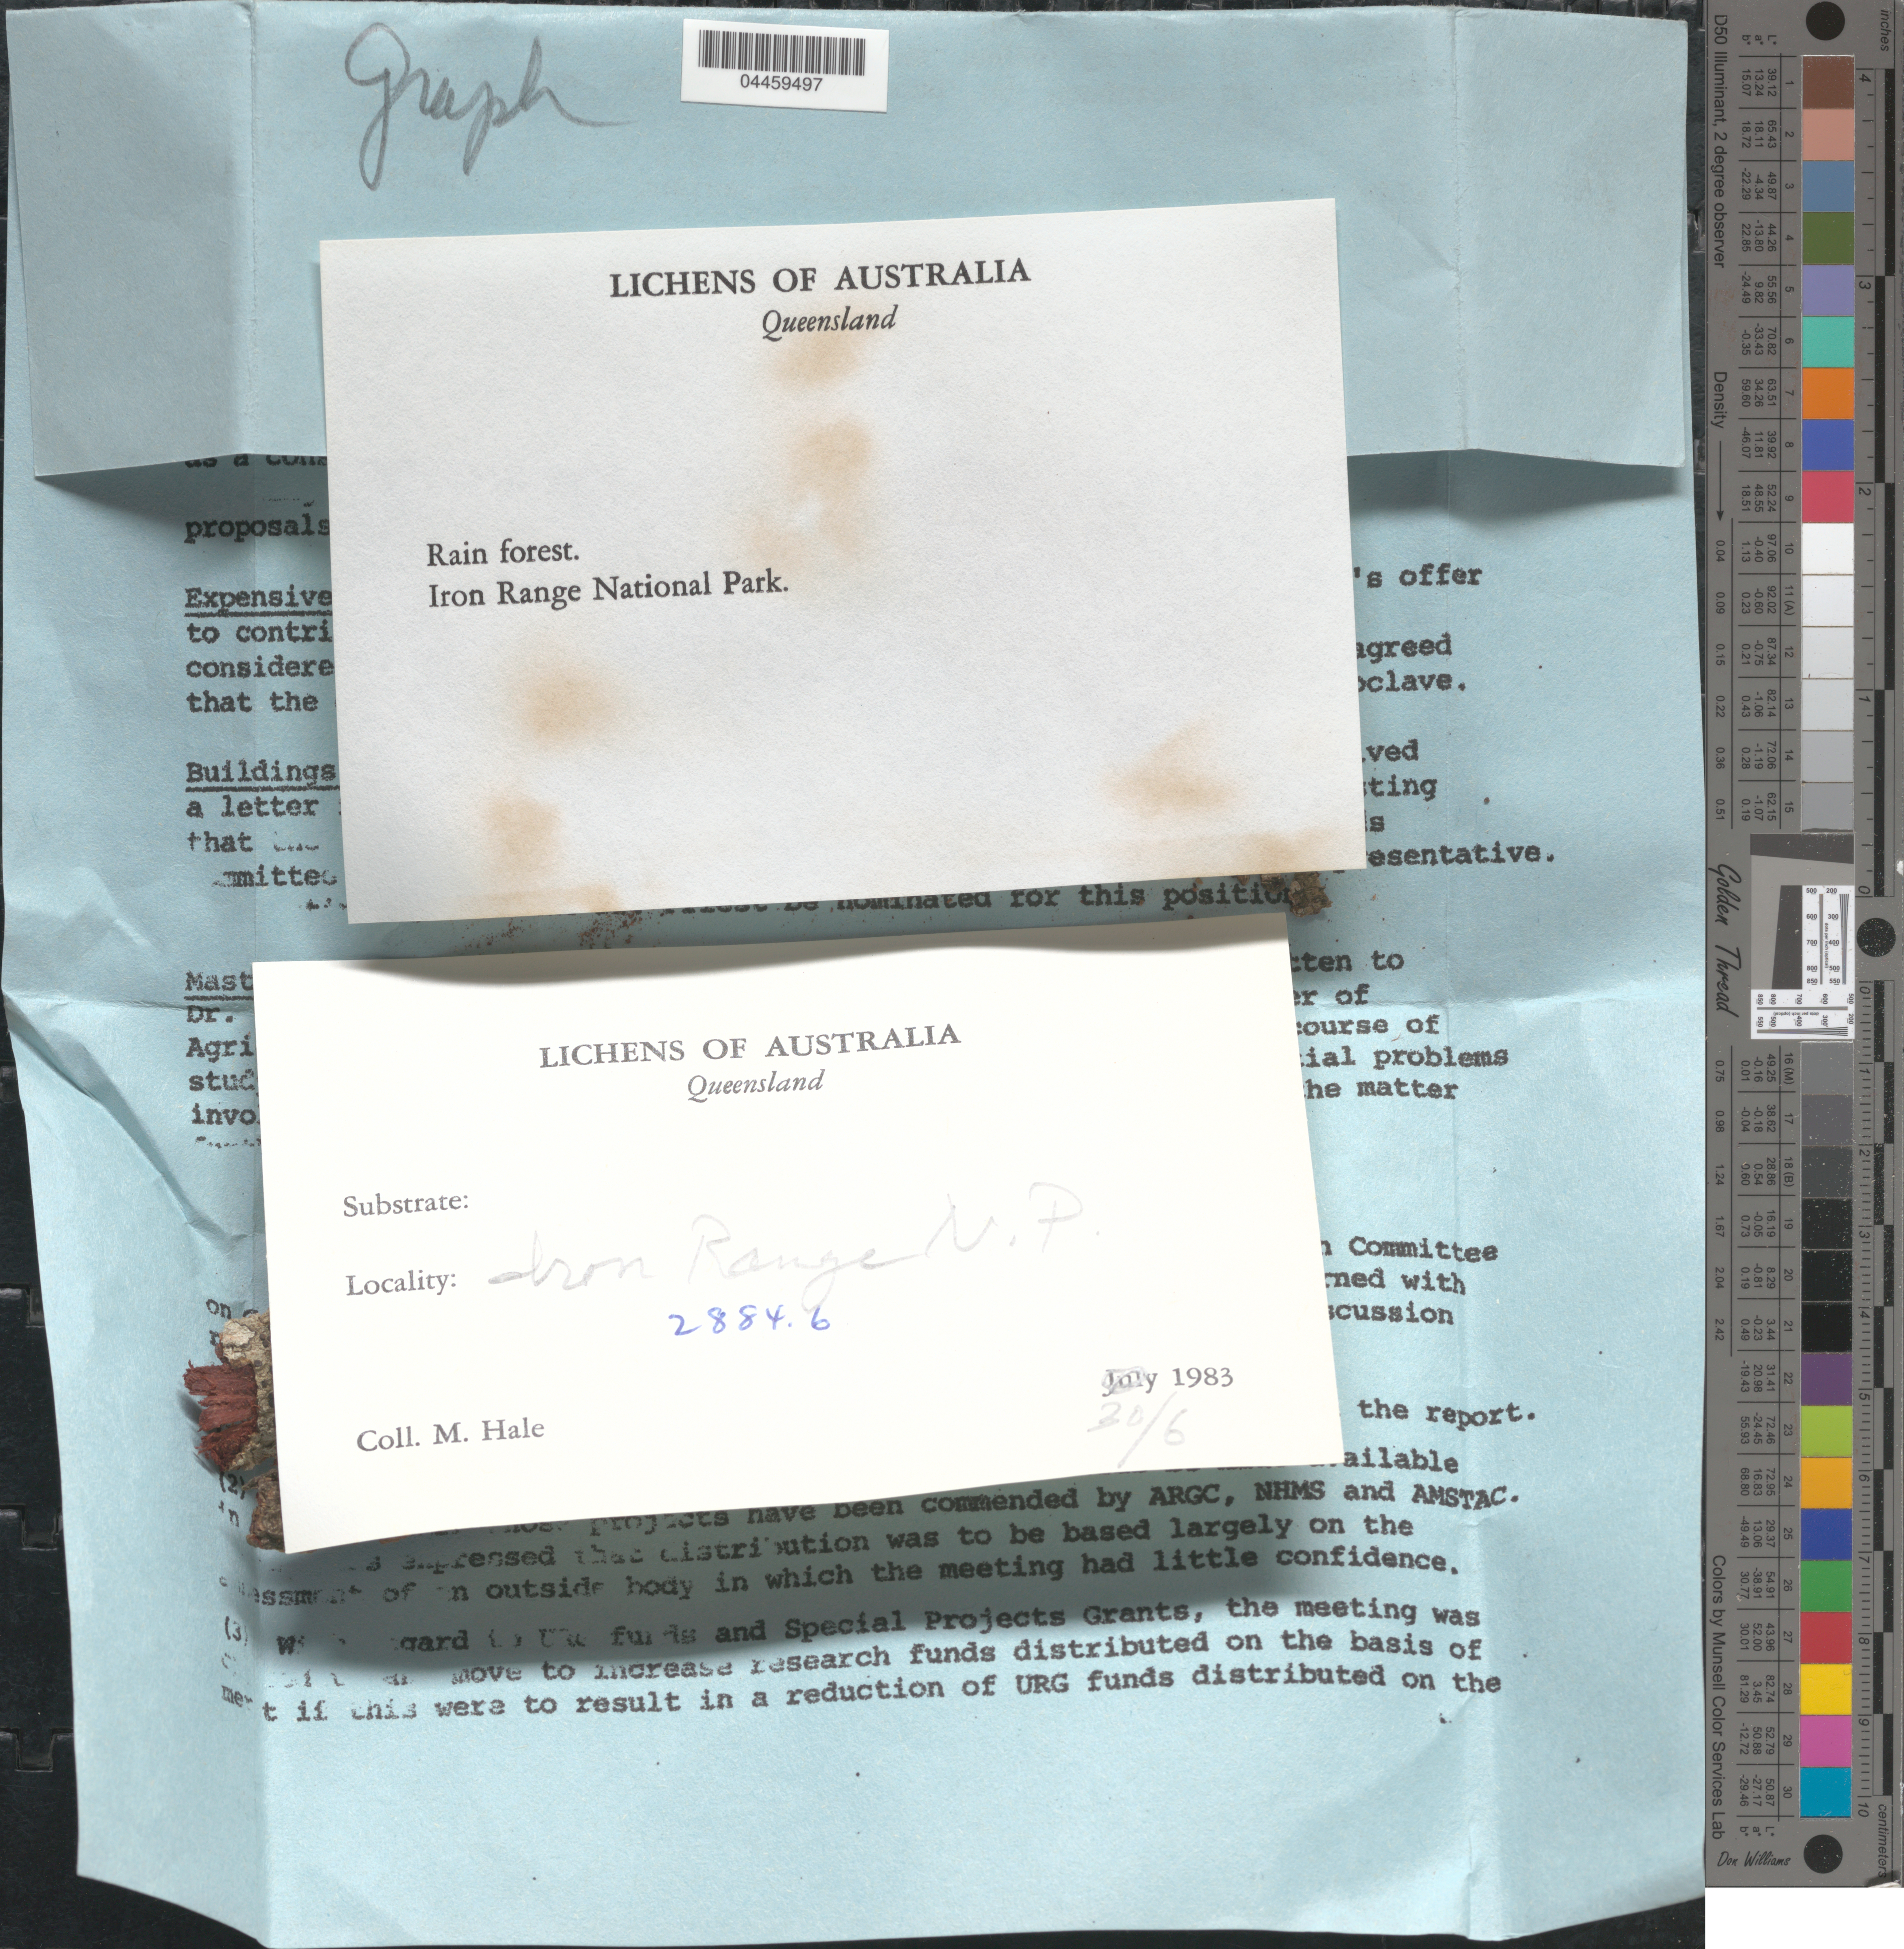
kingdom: Fungi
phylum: Ascomycota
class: Lecanoromycetes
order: Ostropales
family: Graphidaceae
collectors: M. Hale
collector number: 28846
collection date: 1983-07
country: Australia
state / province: Queensland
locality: Iron Range National Park.